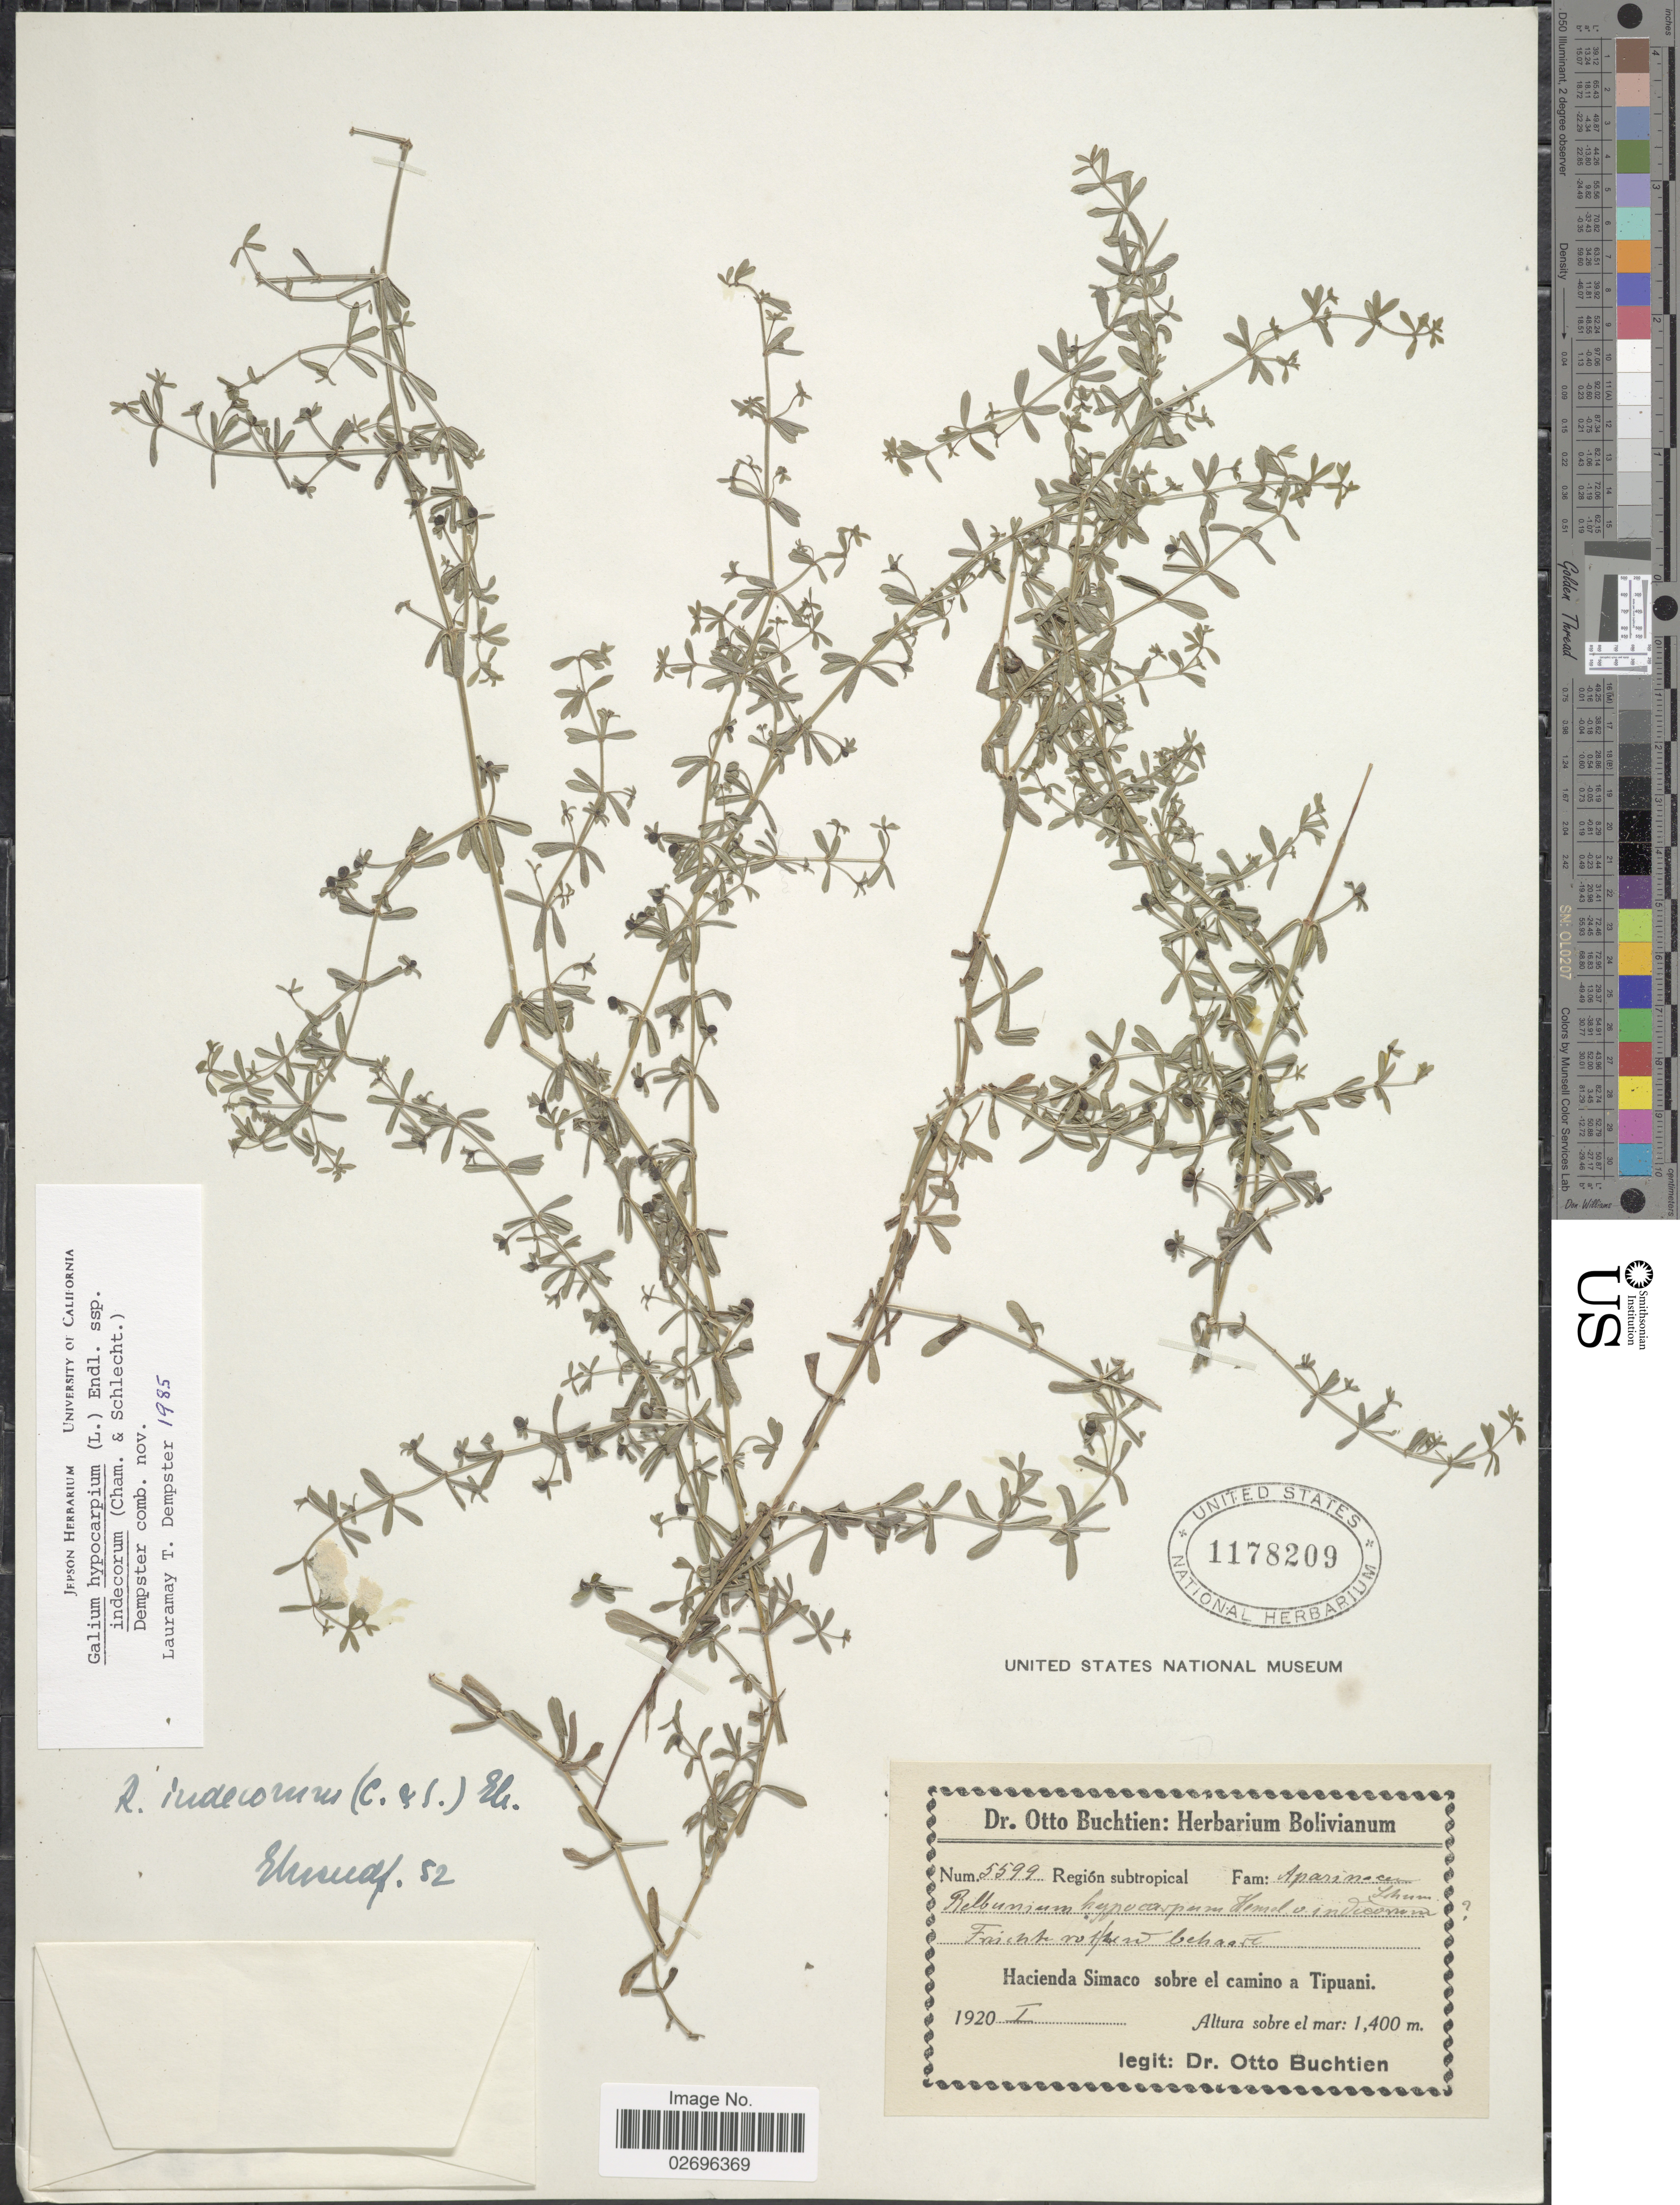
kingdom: Plantae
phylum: Tracheophyta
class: Magnoliopsida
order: Gentianales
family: Rubiaceae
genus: Galium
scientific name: Galium hypocarpium subsp. indecorum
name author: (Cham. & Schltdl.) Dempster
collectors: O. Buchtien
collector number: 5599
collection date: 1920-01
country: Bolivia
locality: Hacienda Simaco sobre el camino a Tipuani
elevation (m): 1400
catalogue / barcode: US 1178209